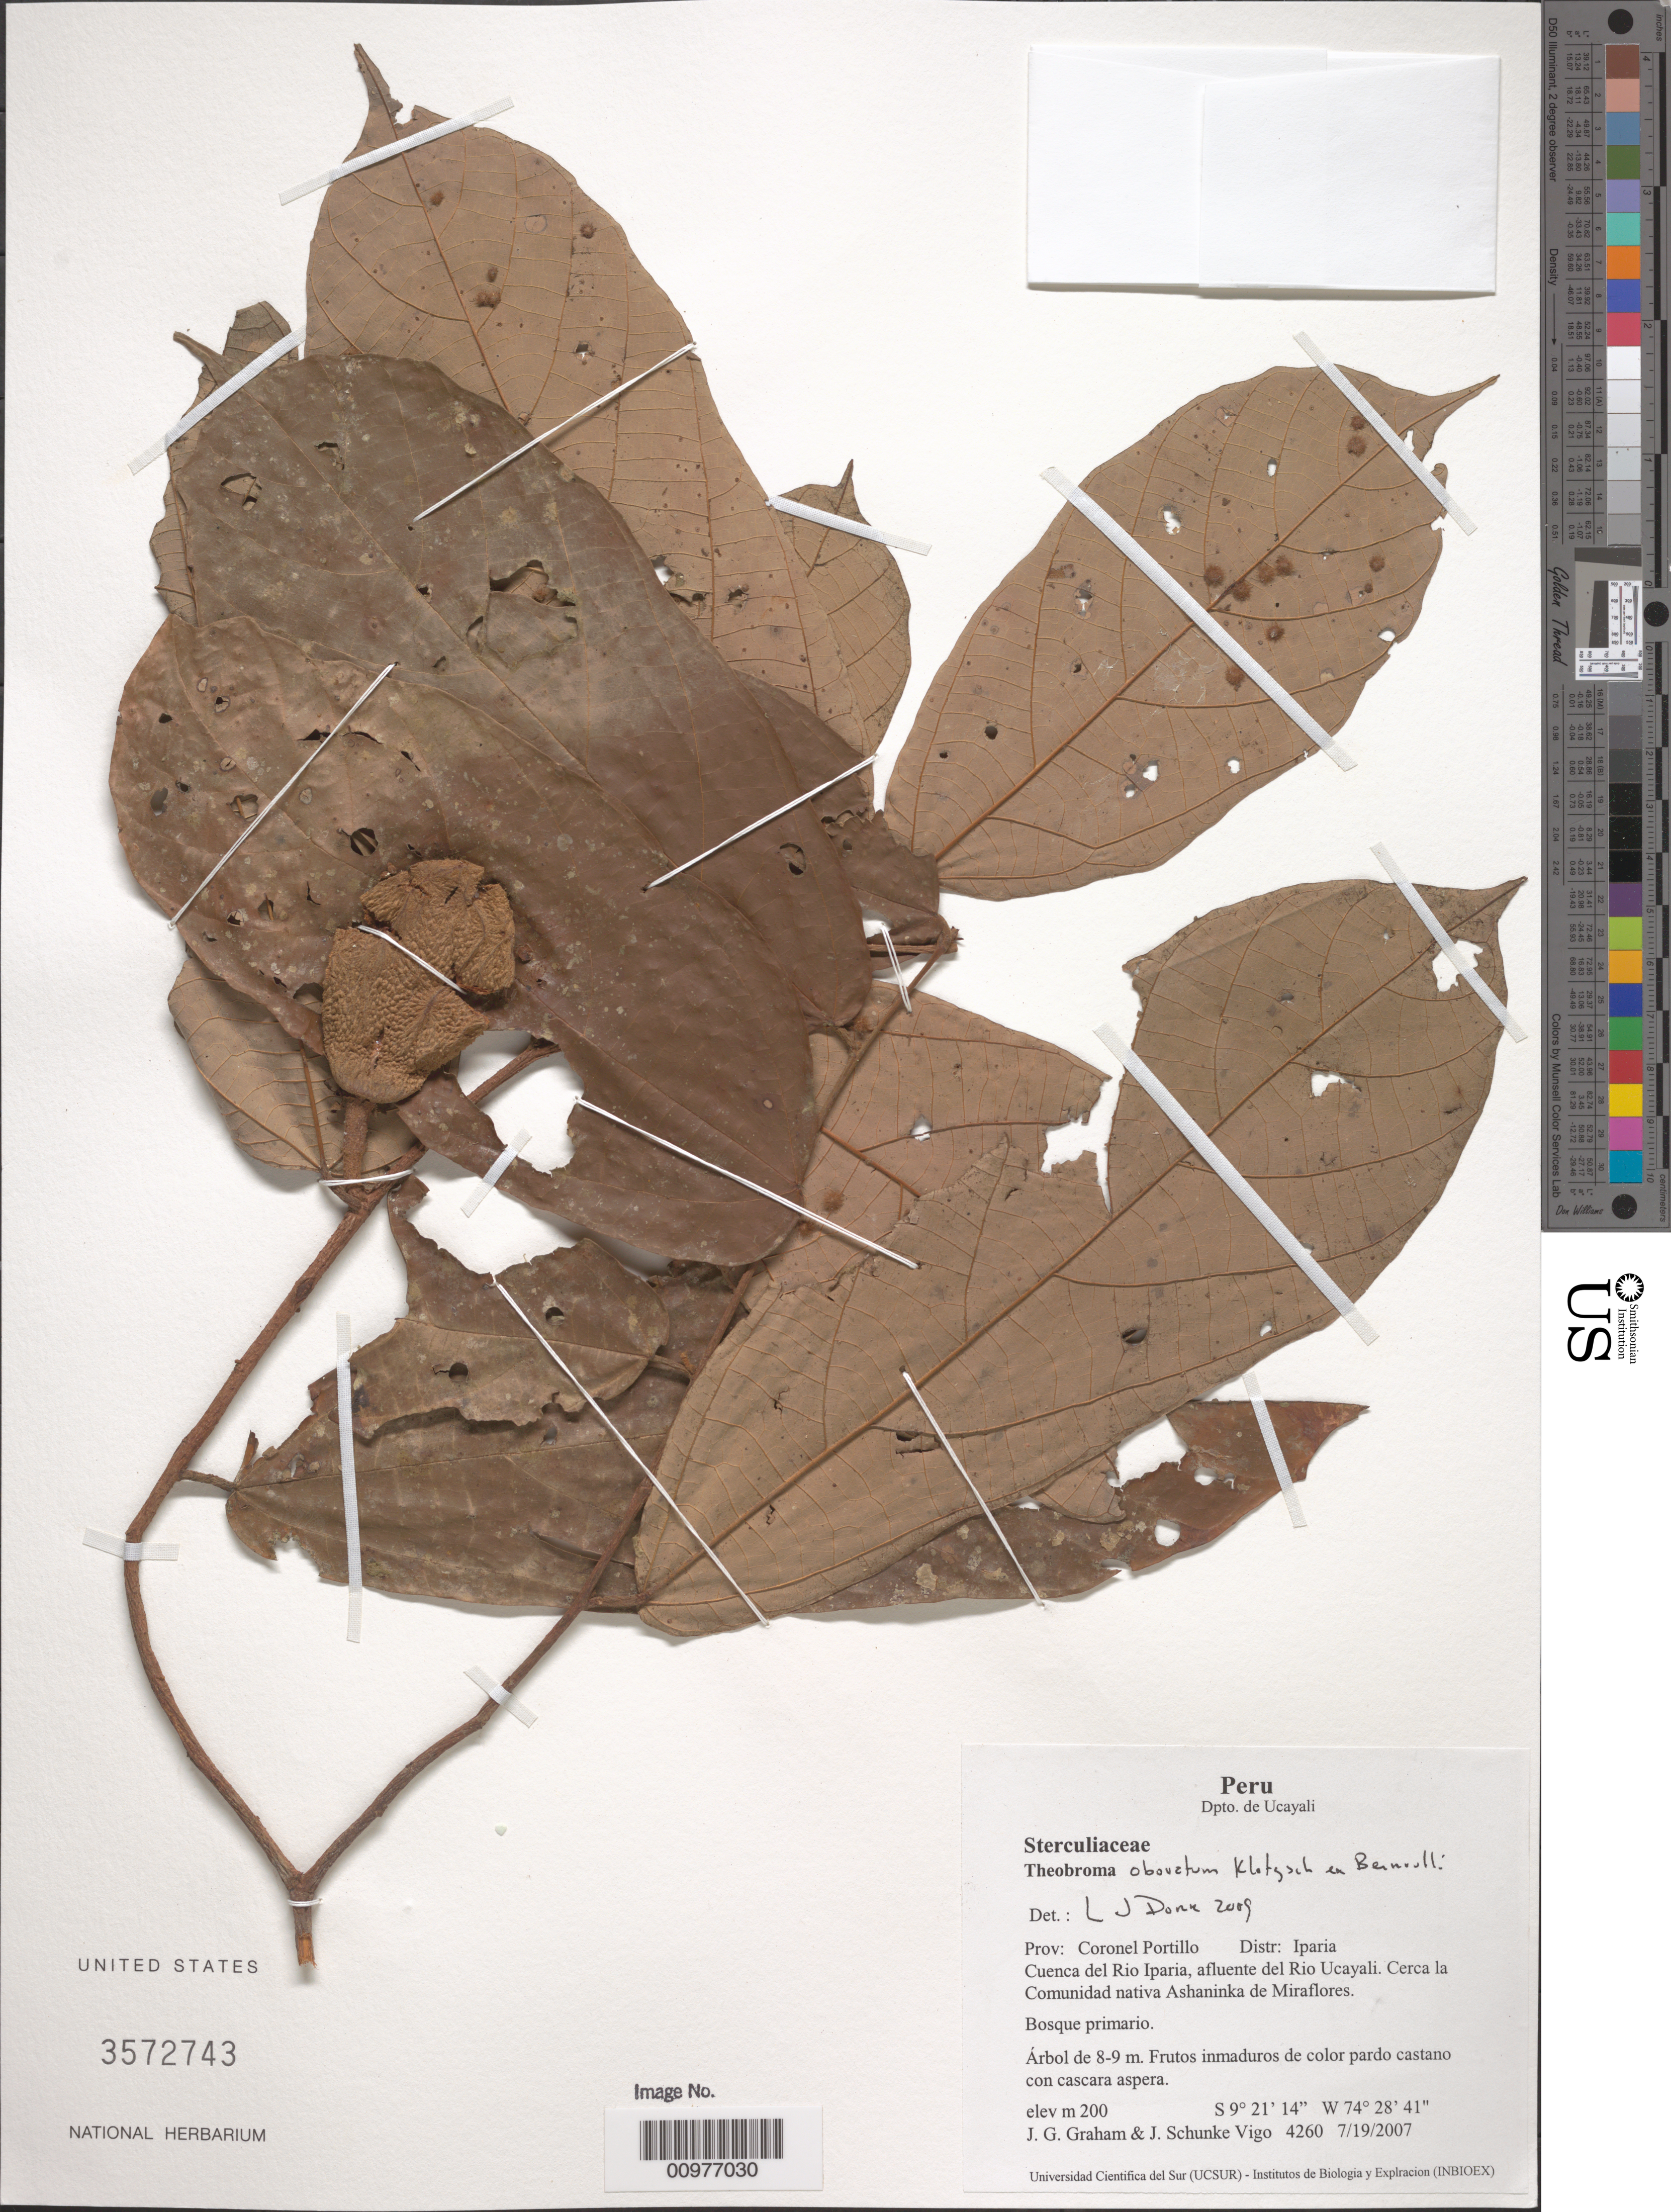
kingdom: Plantae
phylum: Tracheophyta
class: Magnoliopsida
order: Malvales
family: Malvaceae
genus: Theobroma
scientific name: Theobroma obovatum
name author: Klotzsch ex Bernoulli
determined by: Dorr, L. J., (BOT), Smithsonian Institution - National Museum of Natural History (UNITED STATES)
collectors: J. G. Graham & J. Schunke Vigo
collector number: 4260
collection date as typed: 7/19/2007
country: Peru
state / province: Ucayali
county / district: Coronel Portillo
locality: Cuenca del Rio Iparia, afluente del Rio Ucayali. Cerca la Comunidad nativa Ashaninka de Miraflores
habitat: bosque primario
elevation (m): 200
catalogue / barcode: US 3572743